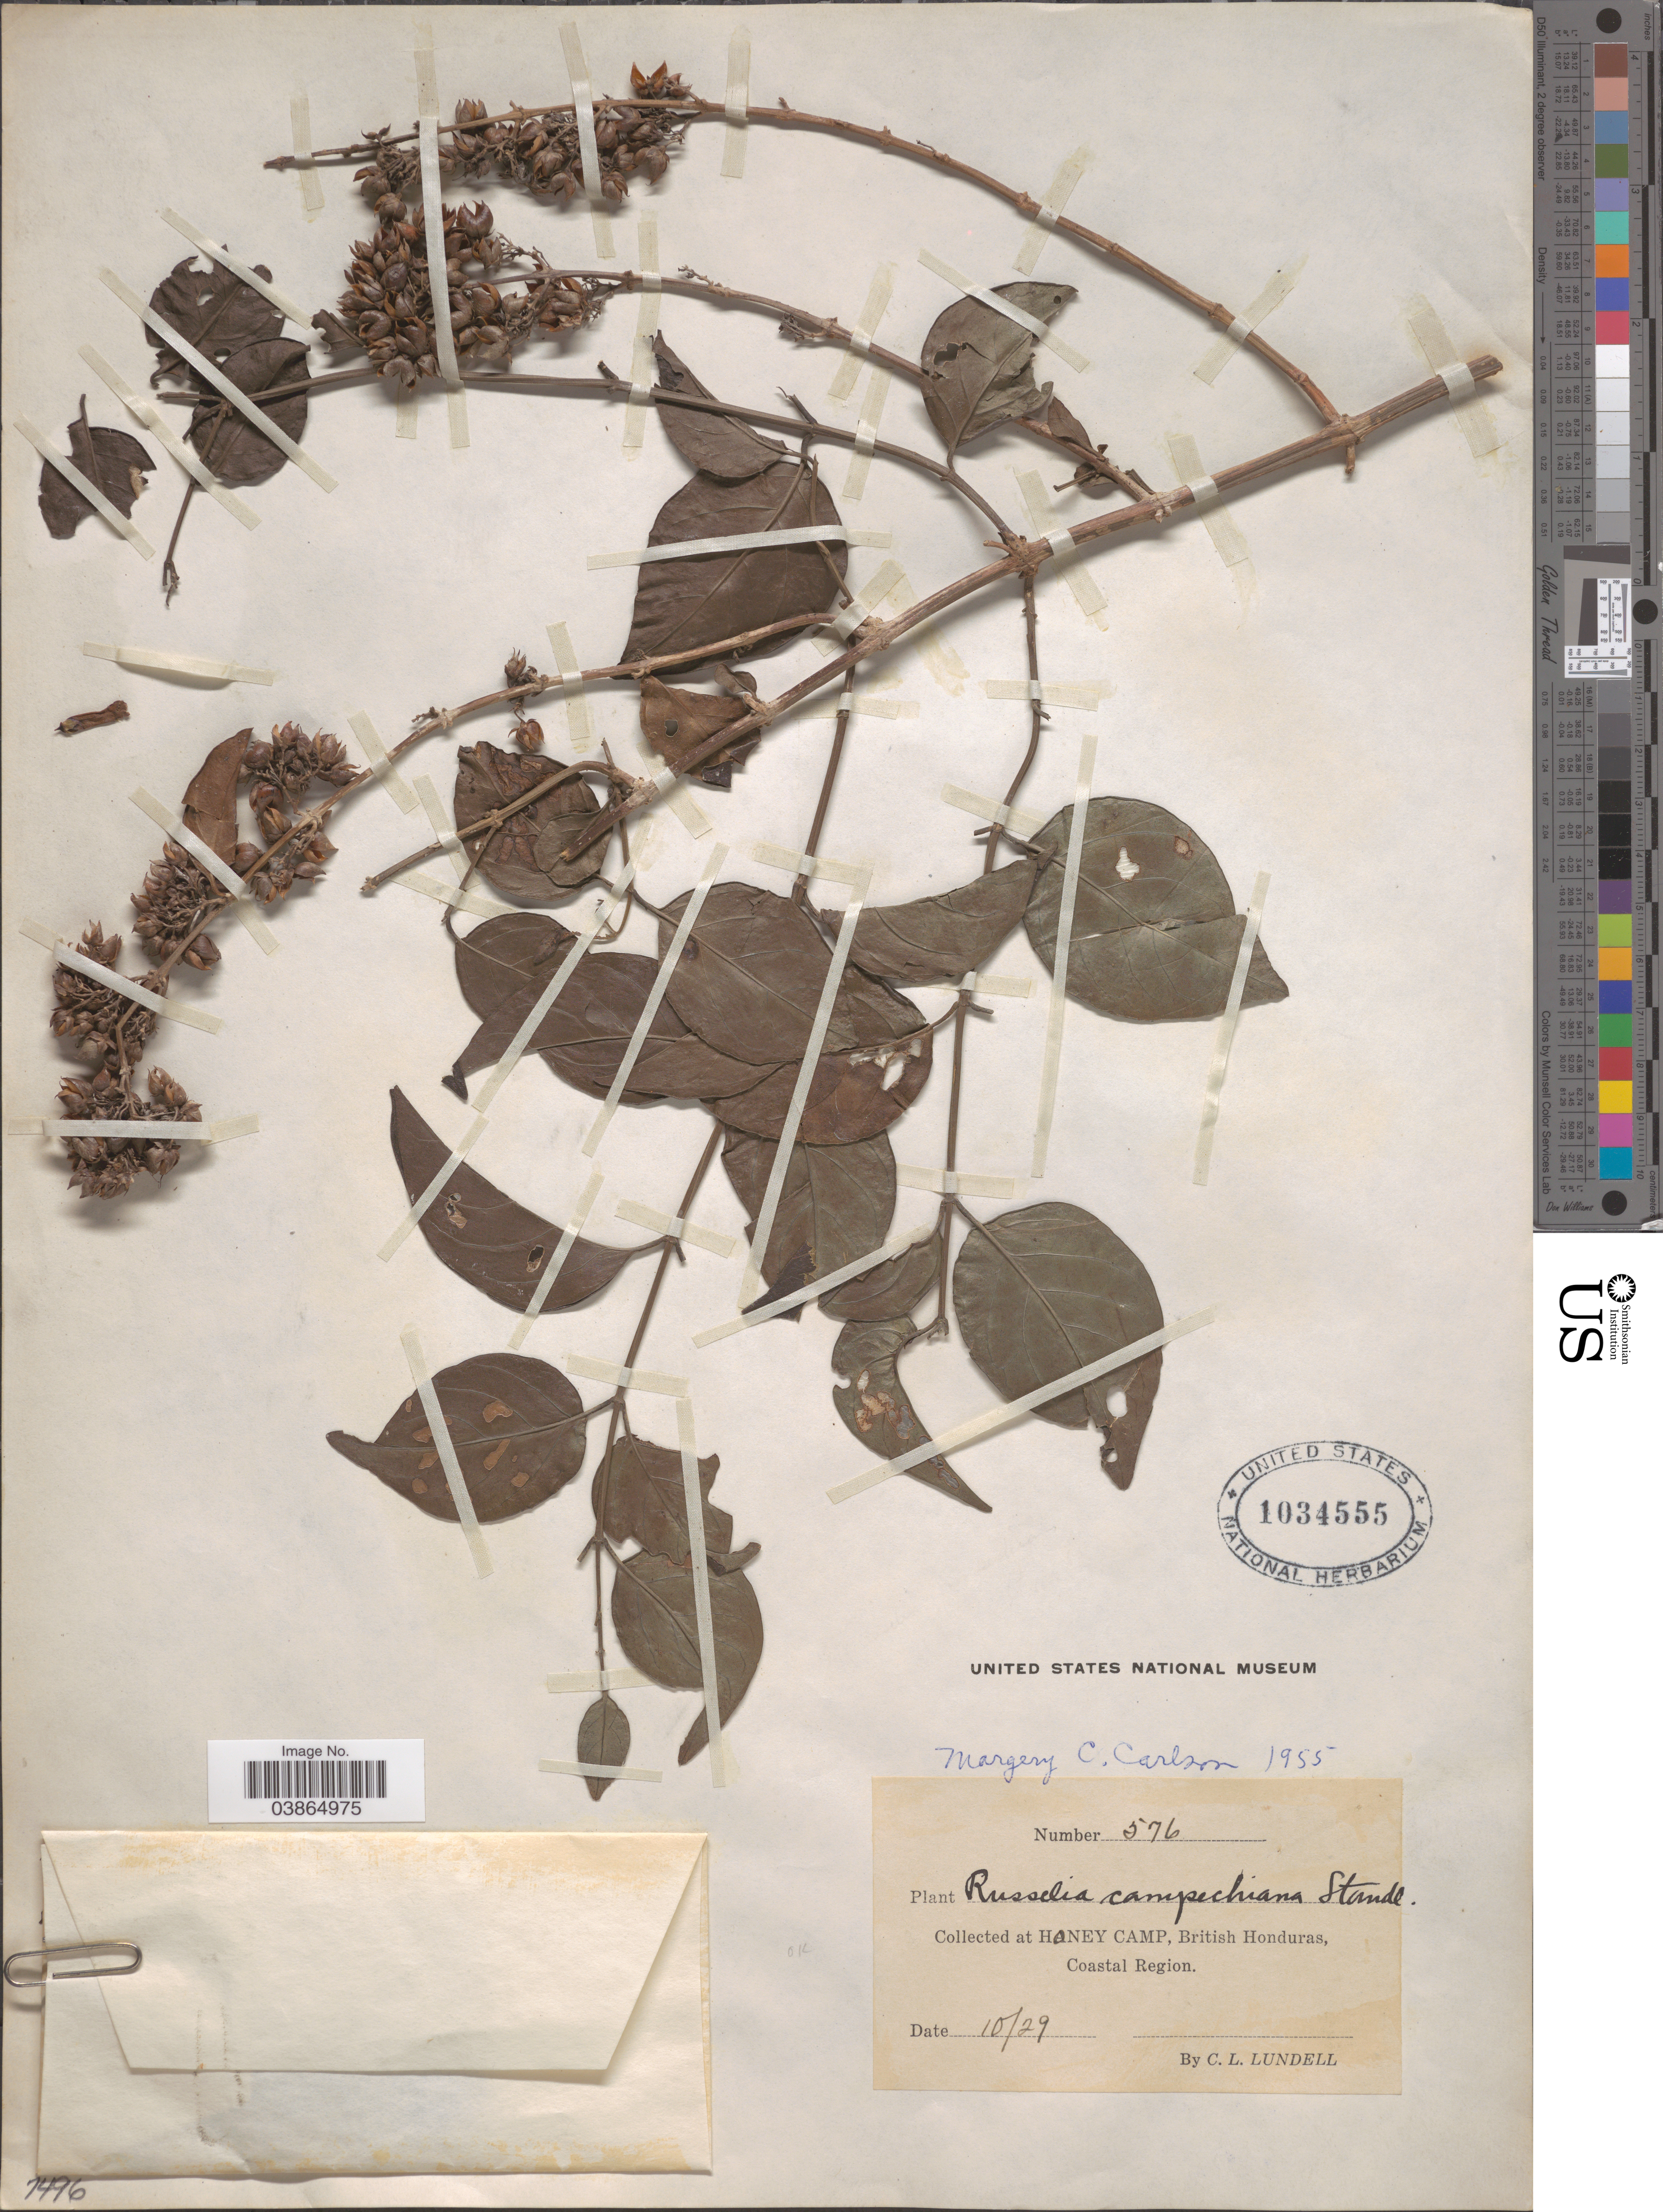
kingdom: Plantae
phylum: Tracheophyta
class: Magnoliopsida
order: Lamiales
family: Plantaginaceae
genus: Russelia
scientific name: Russelia campechiana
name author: Standl.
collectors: C. L. Lundell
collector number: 576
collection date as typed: Transcribed d/m/y: /10/29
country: Belize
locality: Honey Camp, British Honduras, Coastal Region.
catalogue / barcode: US 1034555